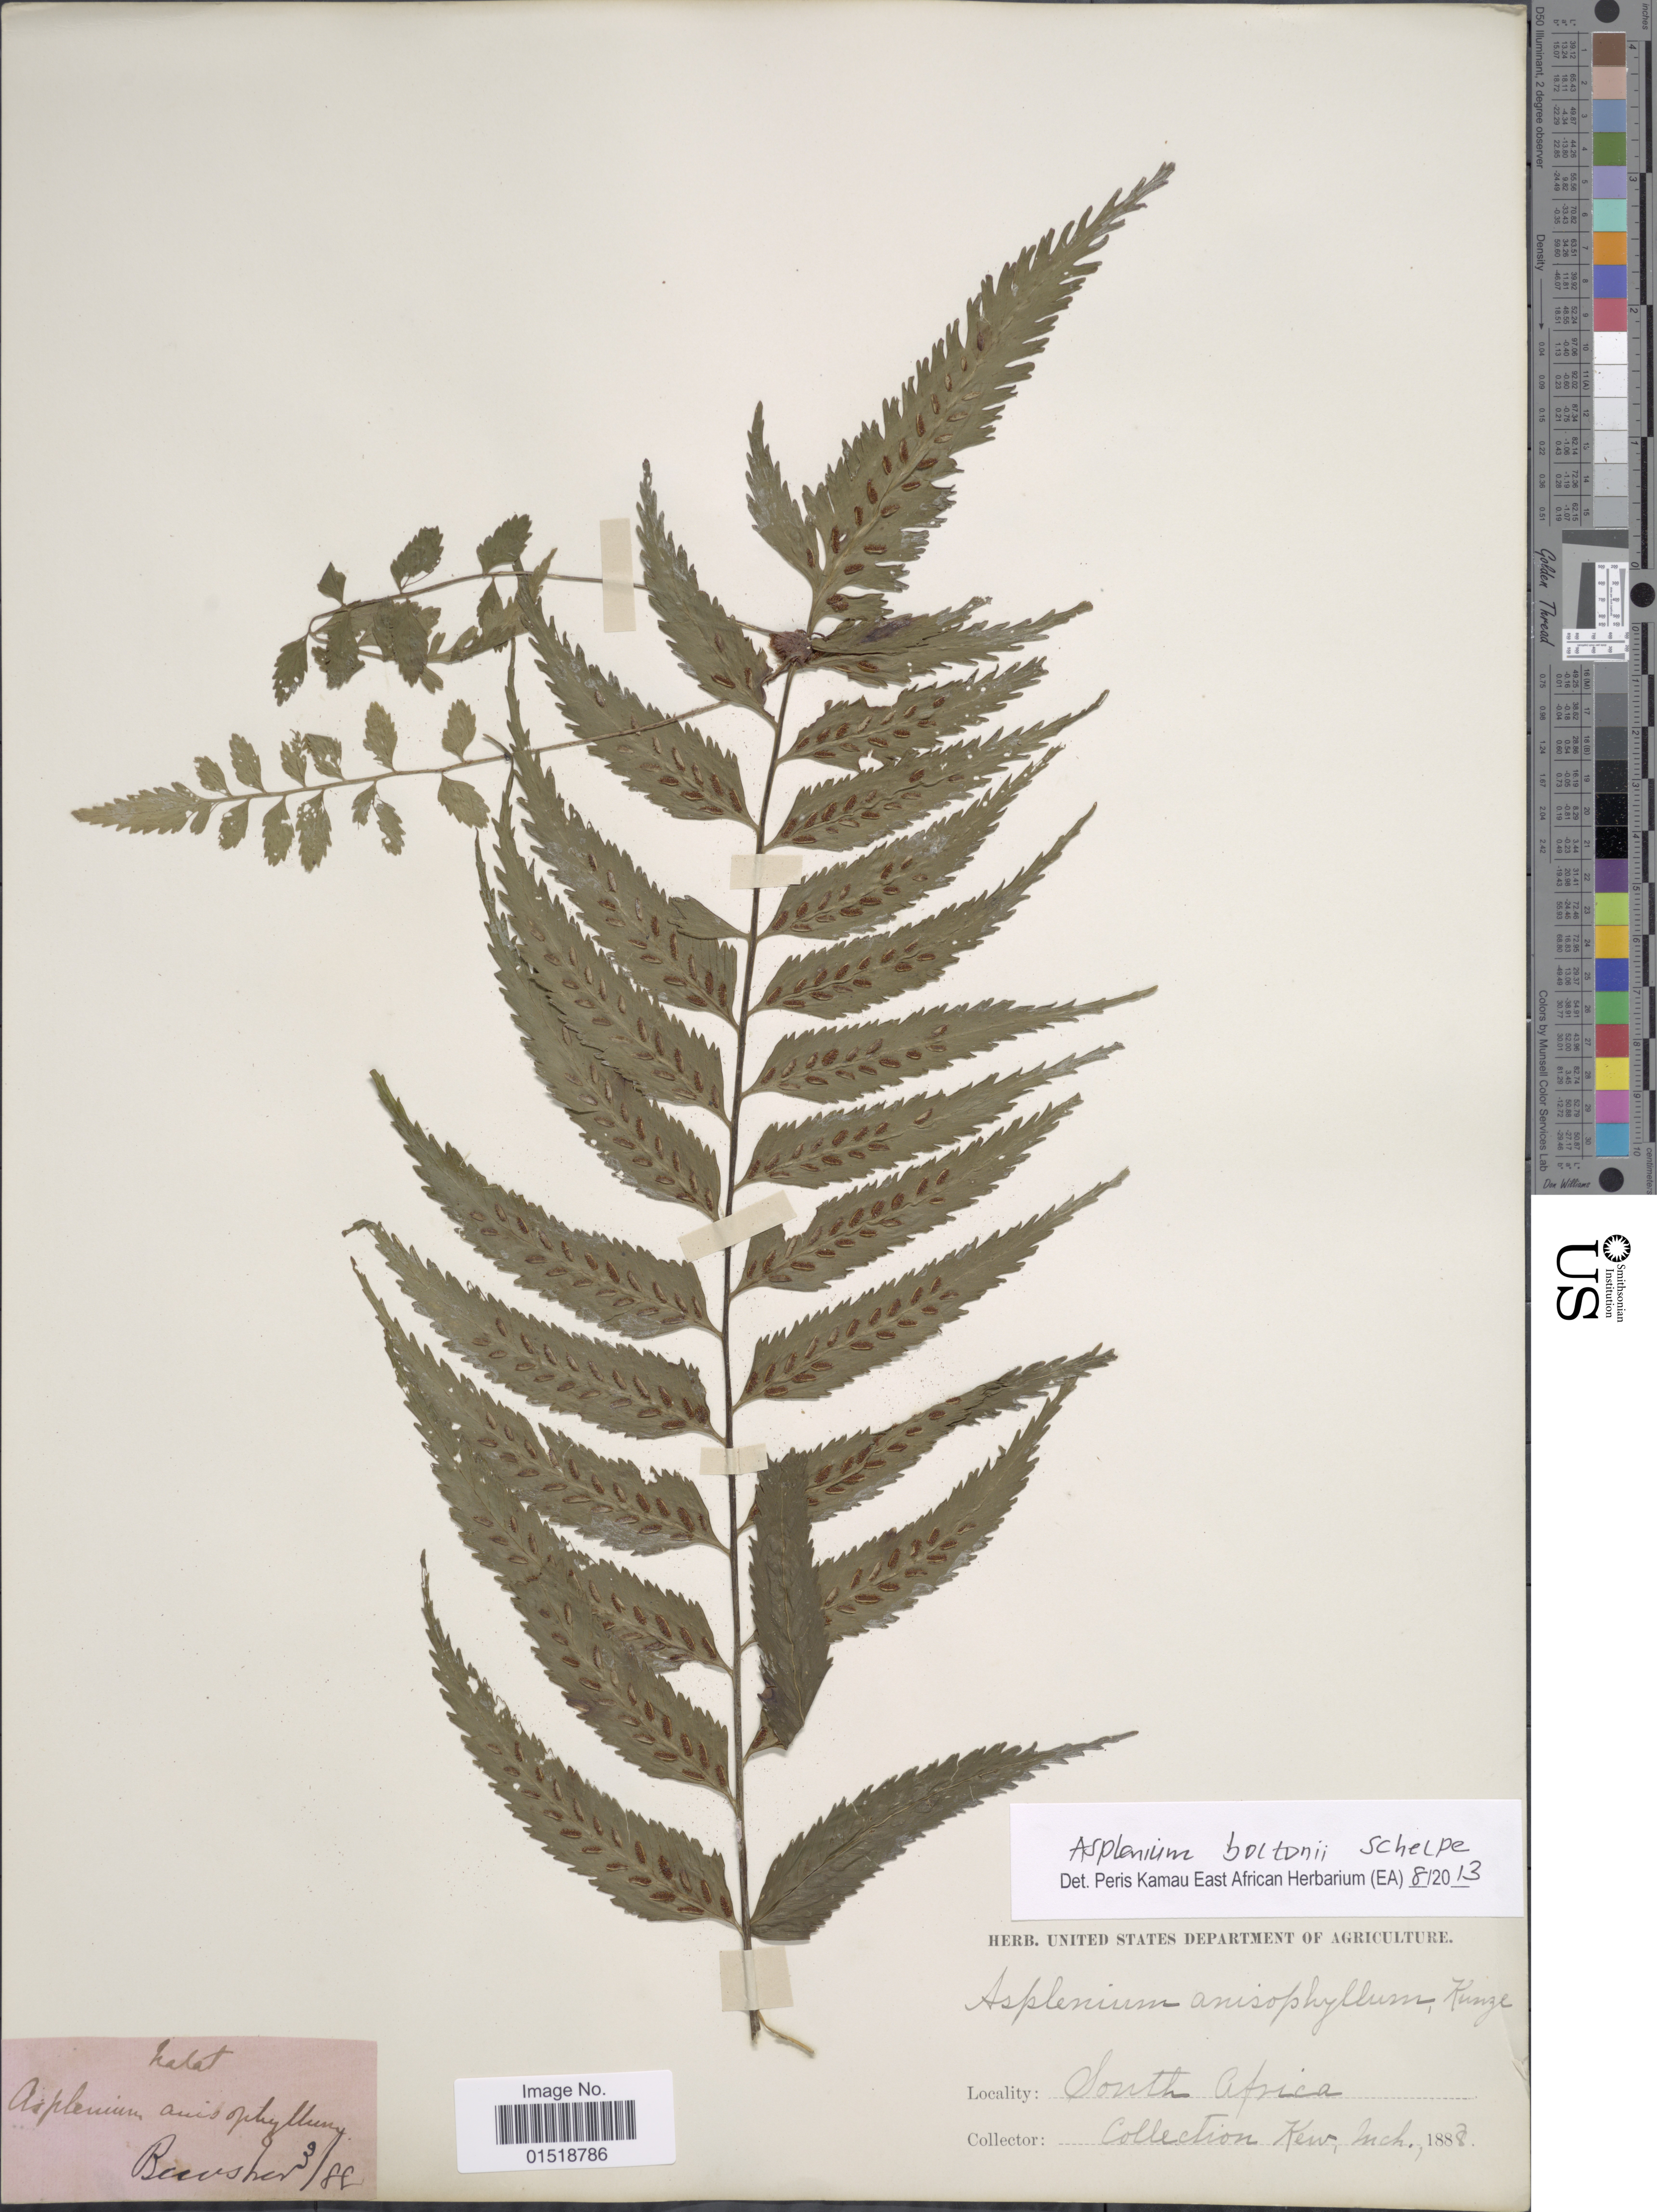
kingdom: Plantae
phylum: Tracheophyta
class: Polypodiopsida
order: Polypodiales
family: Aspleniaceae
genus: Asplenium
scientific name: Asplenium boltonii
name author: Hook. ex Schelpe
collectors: Bewsher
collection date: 1888-03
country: South Africa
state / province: KwaZulu-Natal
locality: Natal.